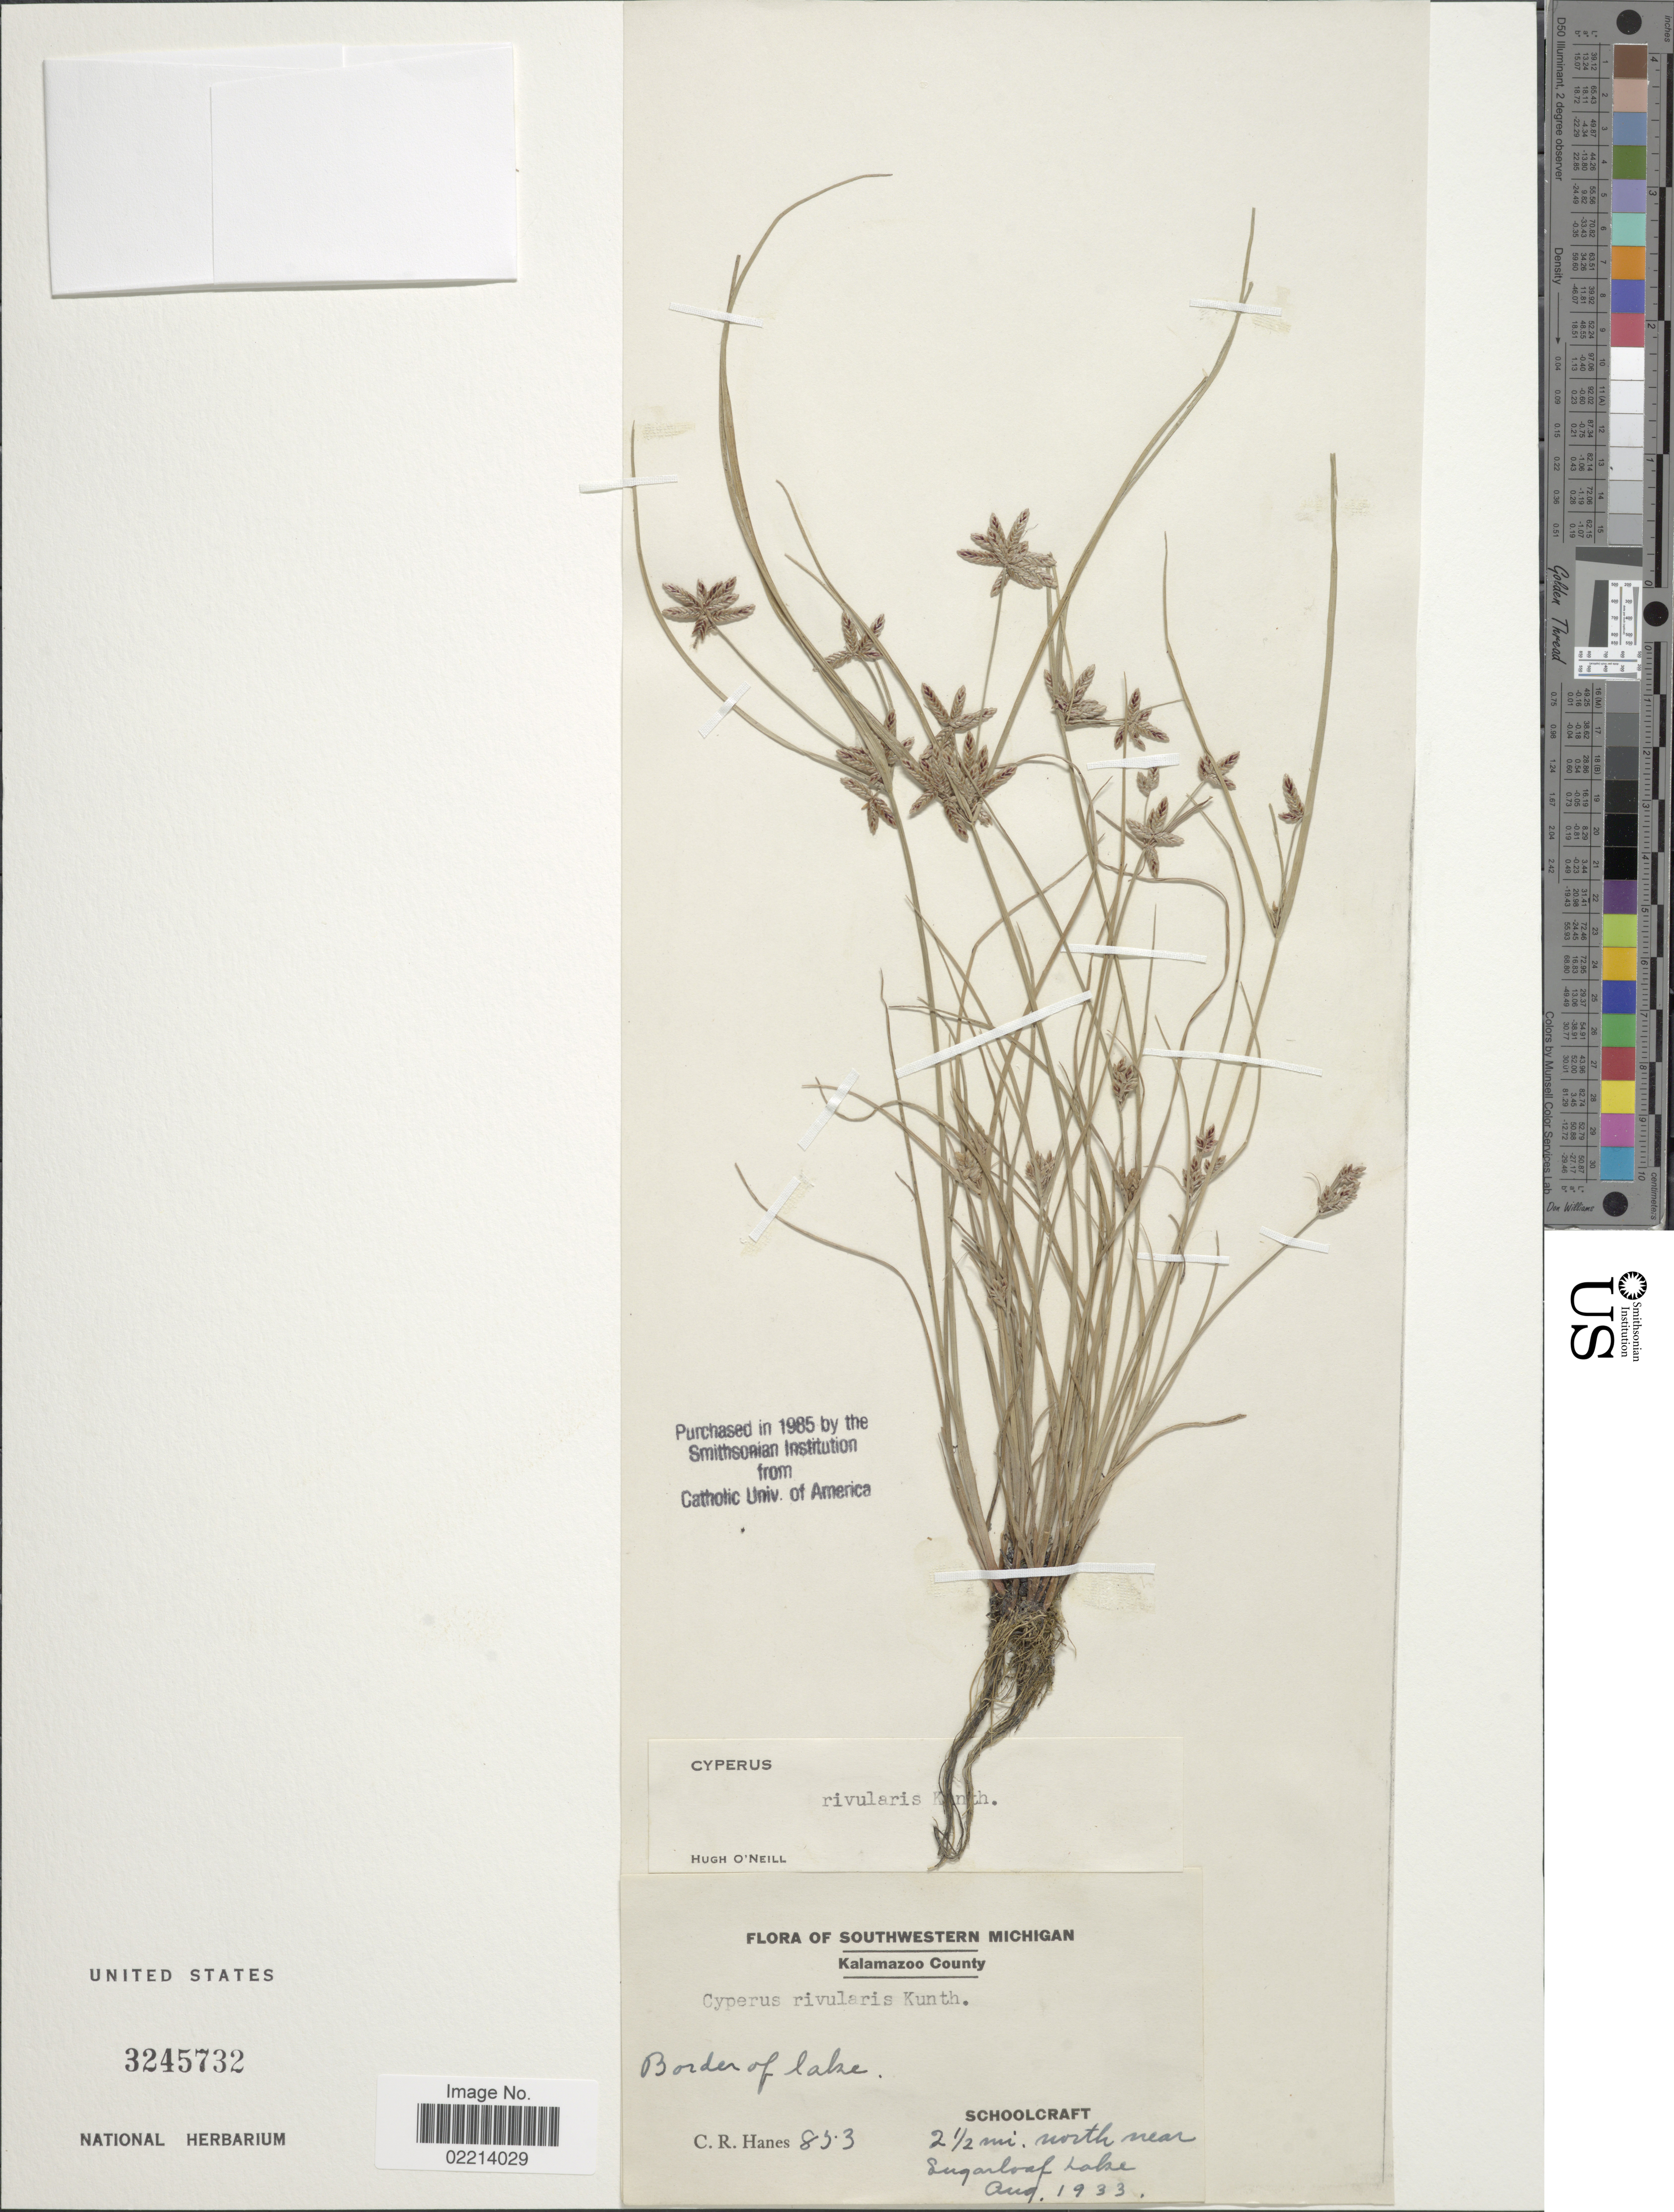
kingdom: Plantae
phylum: Tracheophyta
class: Liliopsida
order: Poales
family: Cyperaceae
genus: Cyperus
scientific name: Cyperus bipartitus Torr.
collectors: C. Hanes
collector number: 853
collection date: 1933-08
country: United States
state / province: Michigan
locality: Southwestern Michigan. Kalamazoo County. Border of lake. Schoolcraft. 2½ mi. north near Sugarloaf Lake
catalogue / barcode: US 3245732